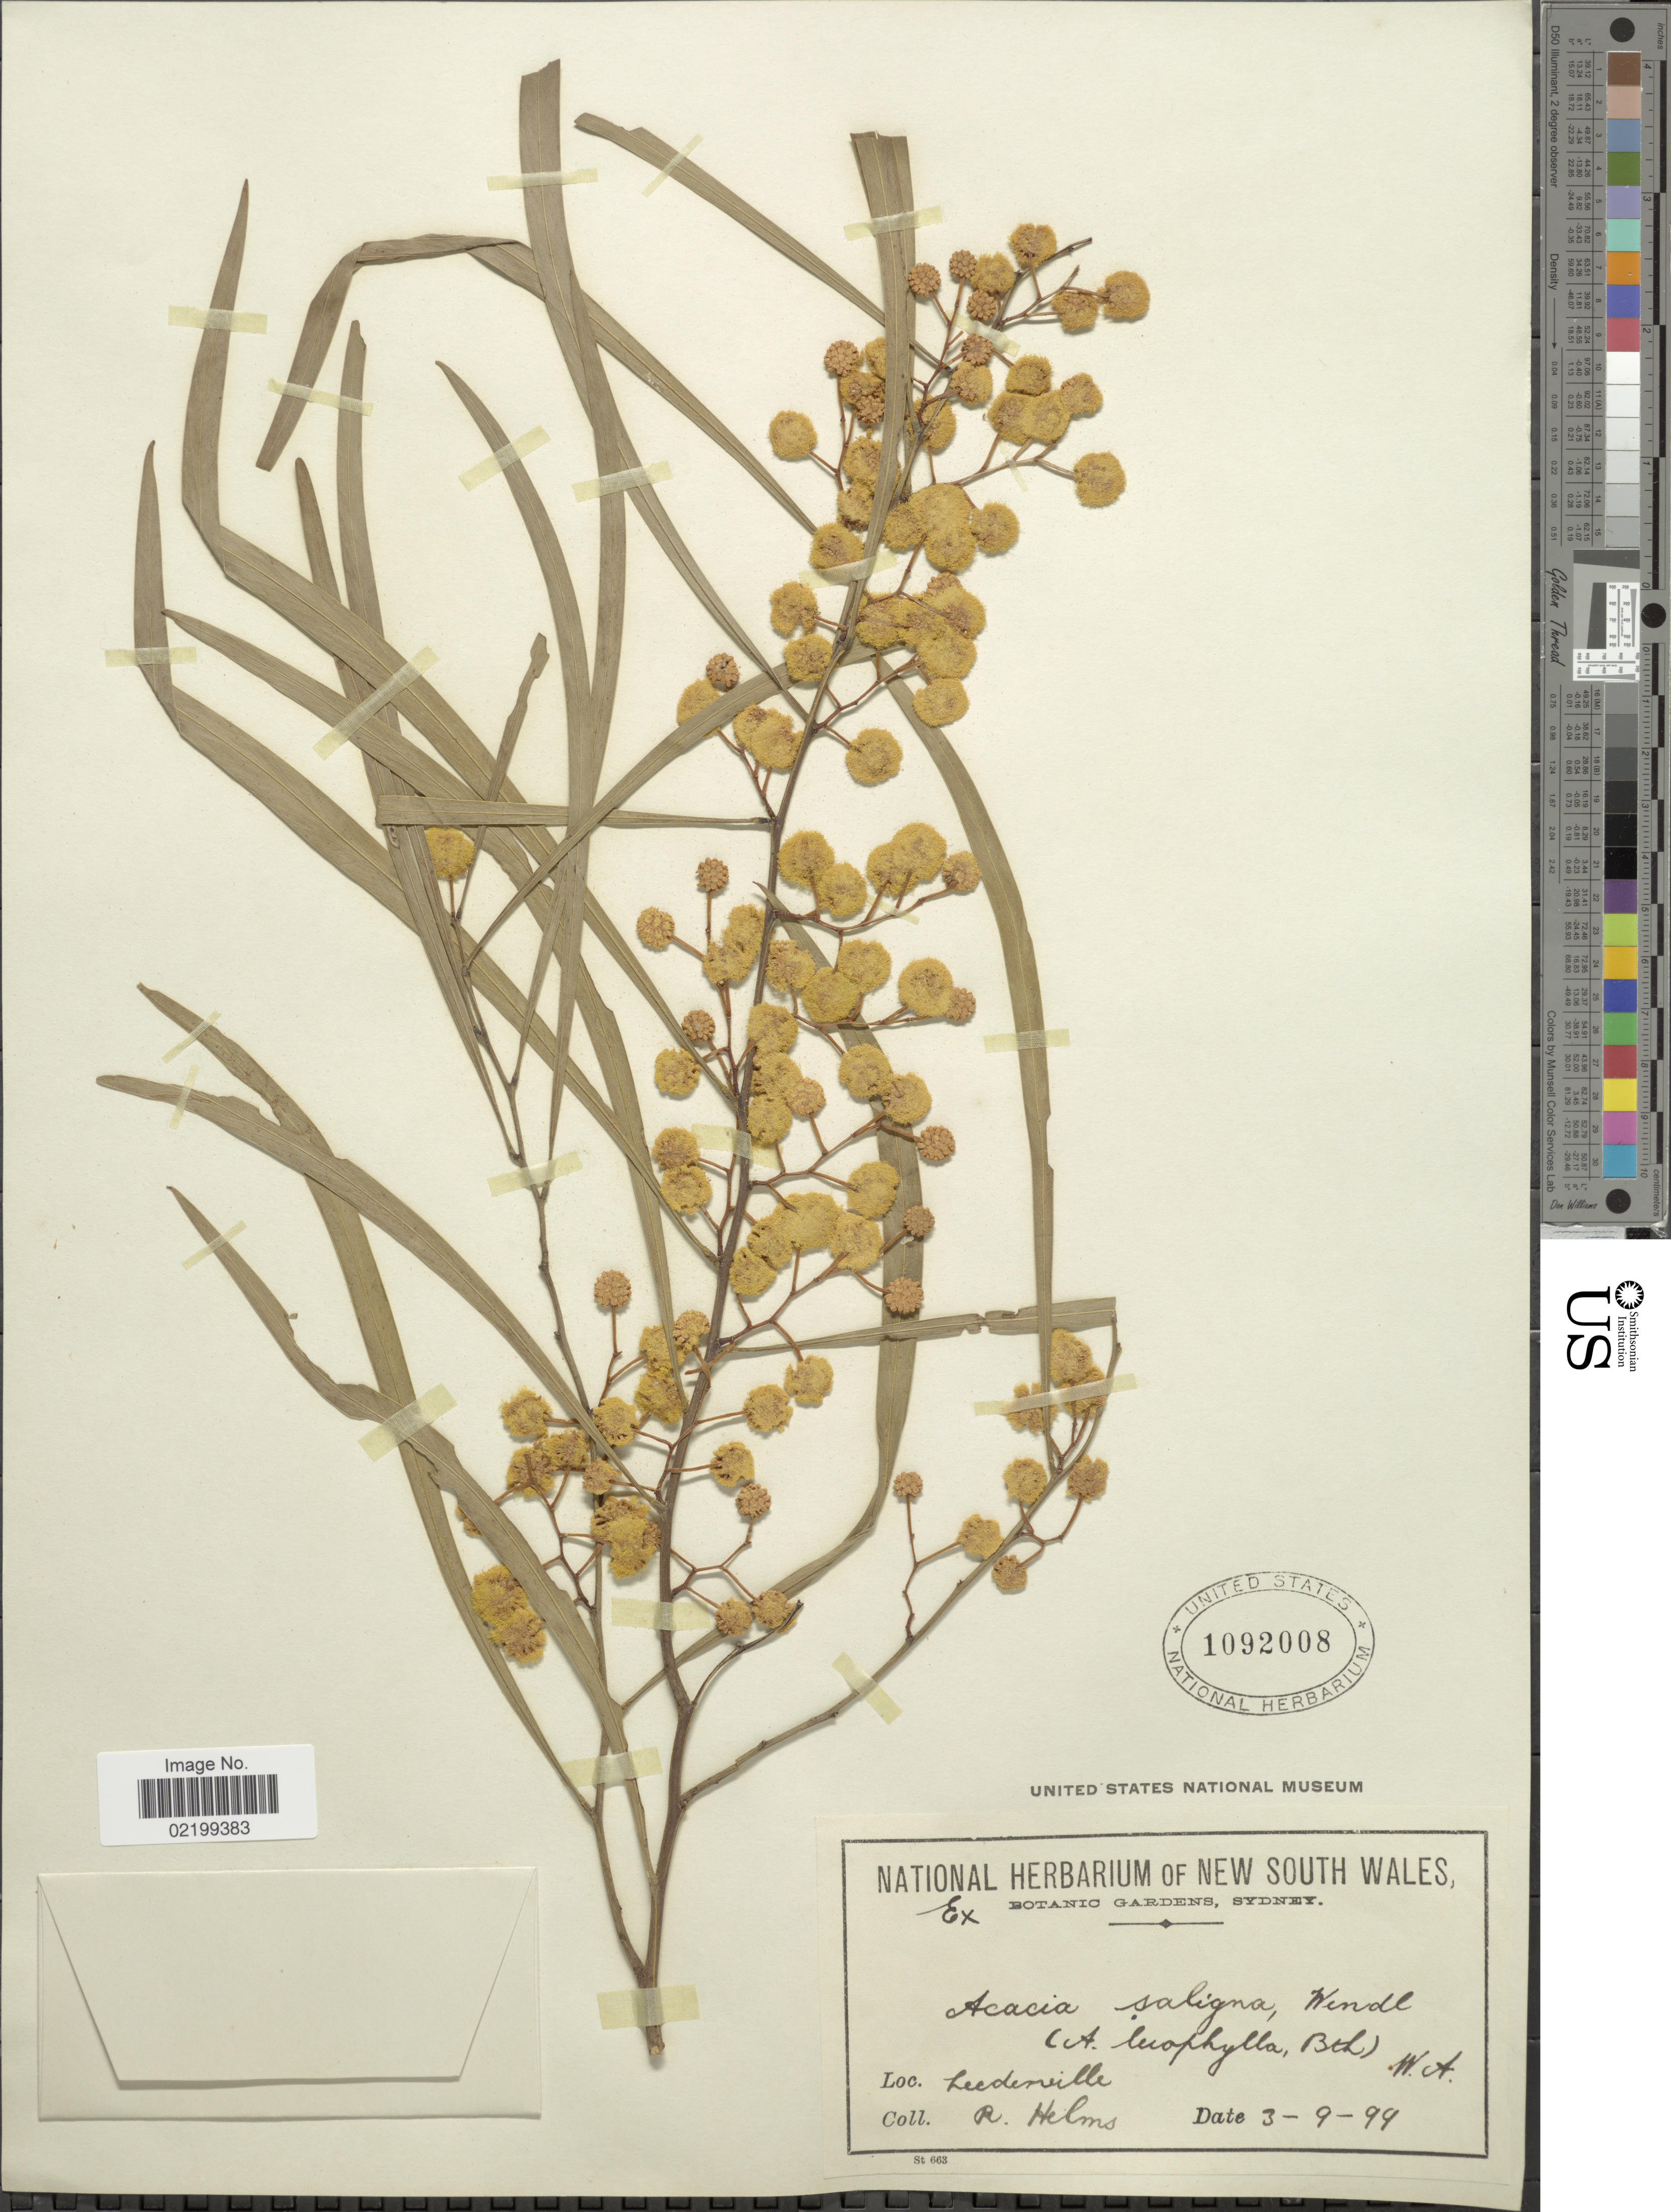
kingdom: Plantae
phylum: Tracheophyta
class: Magnoliopsida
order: Fabales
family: Fabaceae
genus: Acacia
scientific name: Acacia saligna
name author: (Labill.) H.L. Wendl.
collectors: R. Helms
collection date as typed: Transcribed d/m/y: 3/9/99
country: Australia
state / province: Western Australia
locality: Leederville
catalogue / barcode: US 1092008